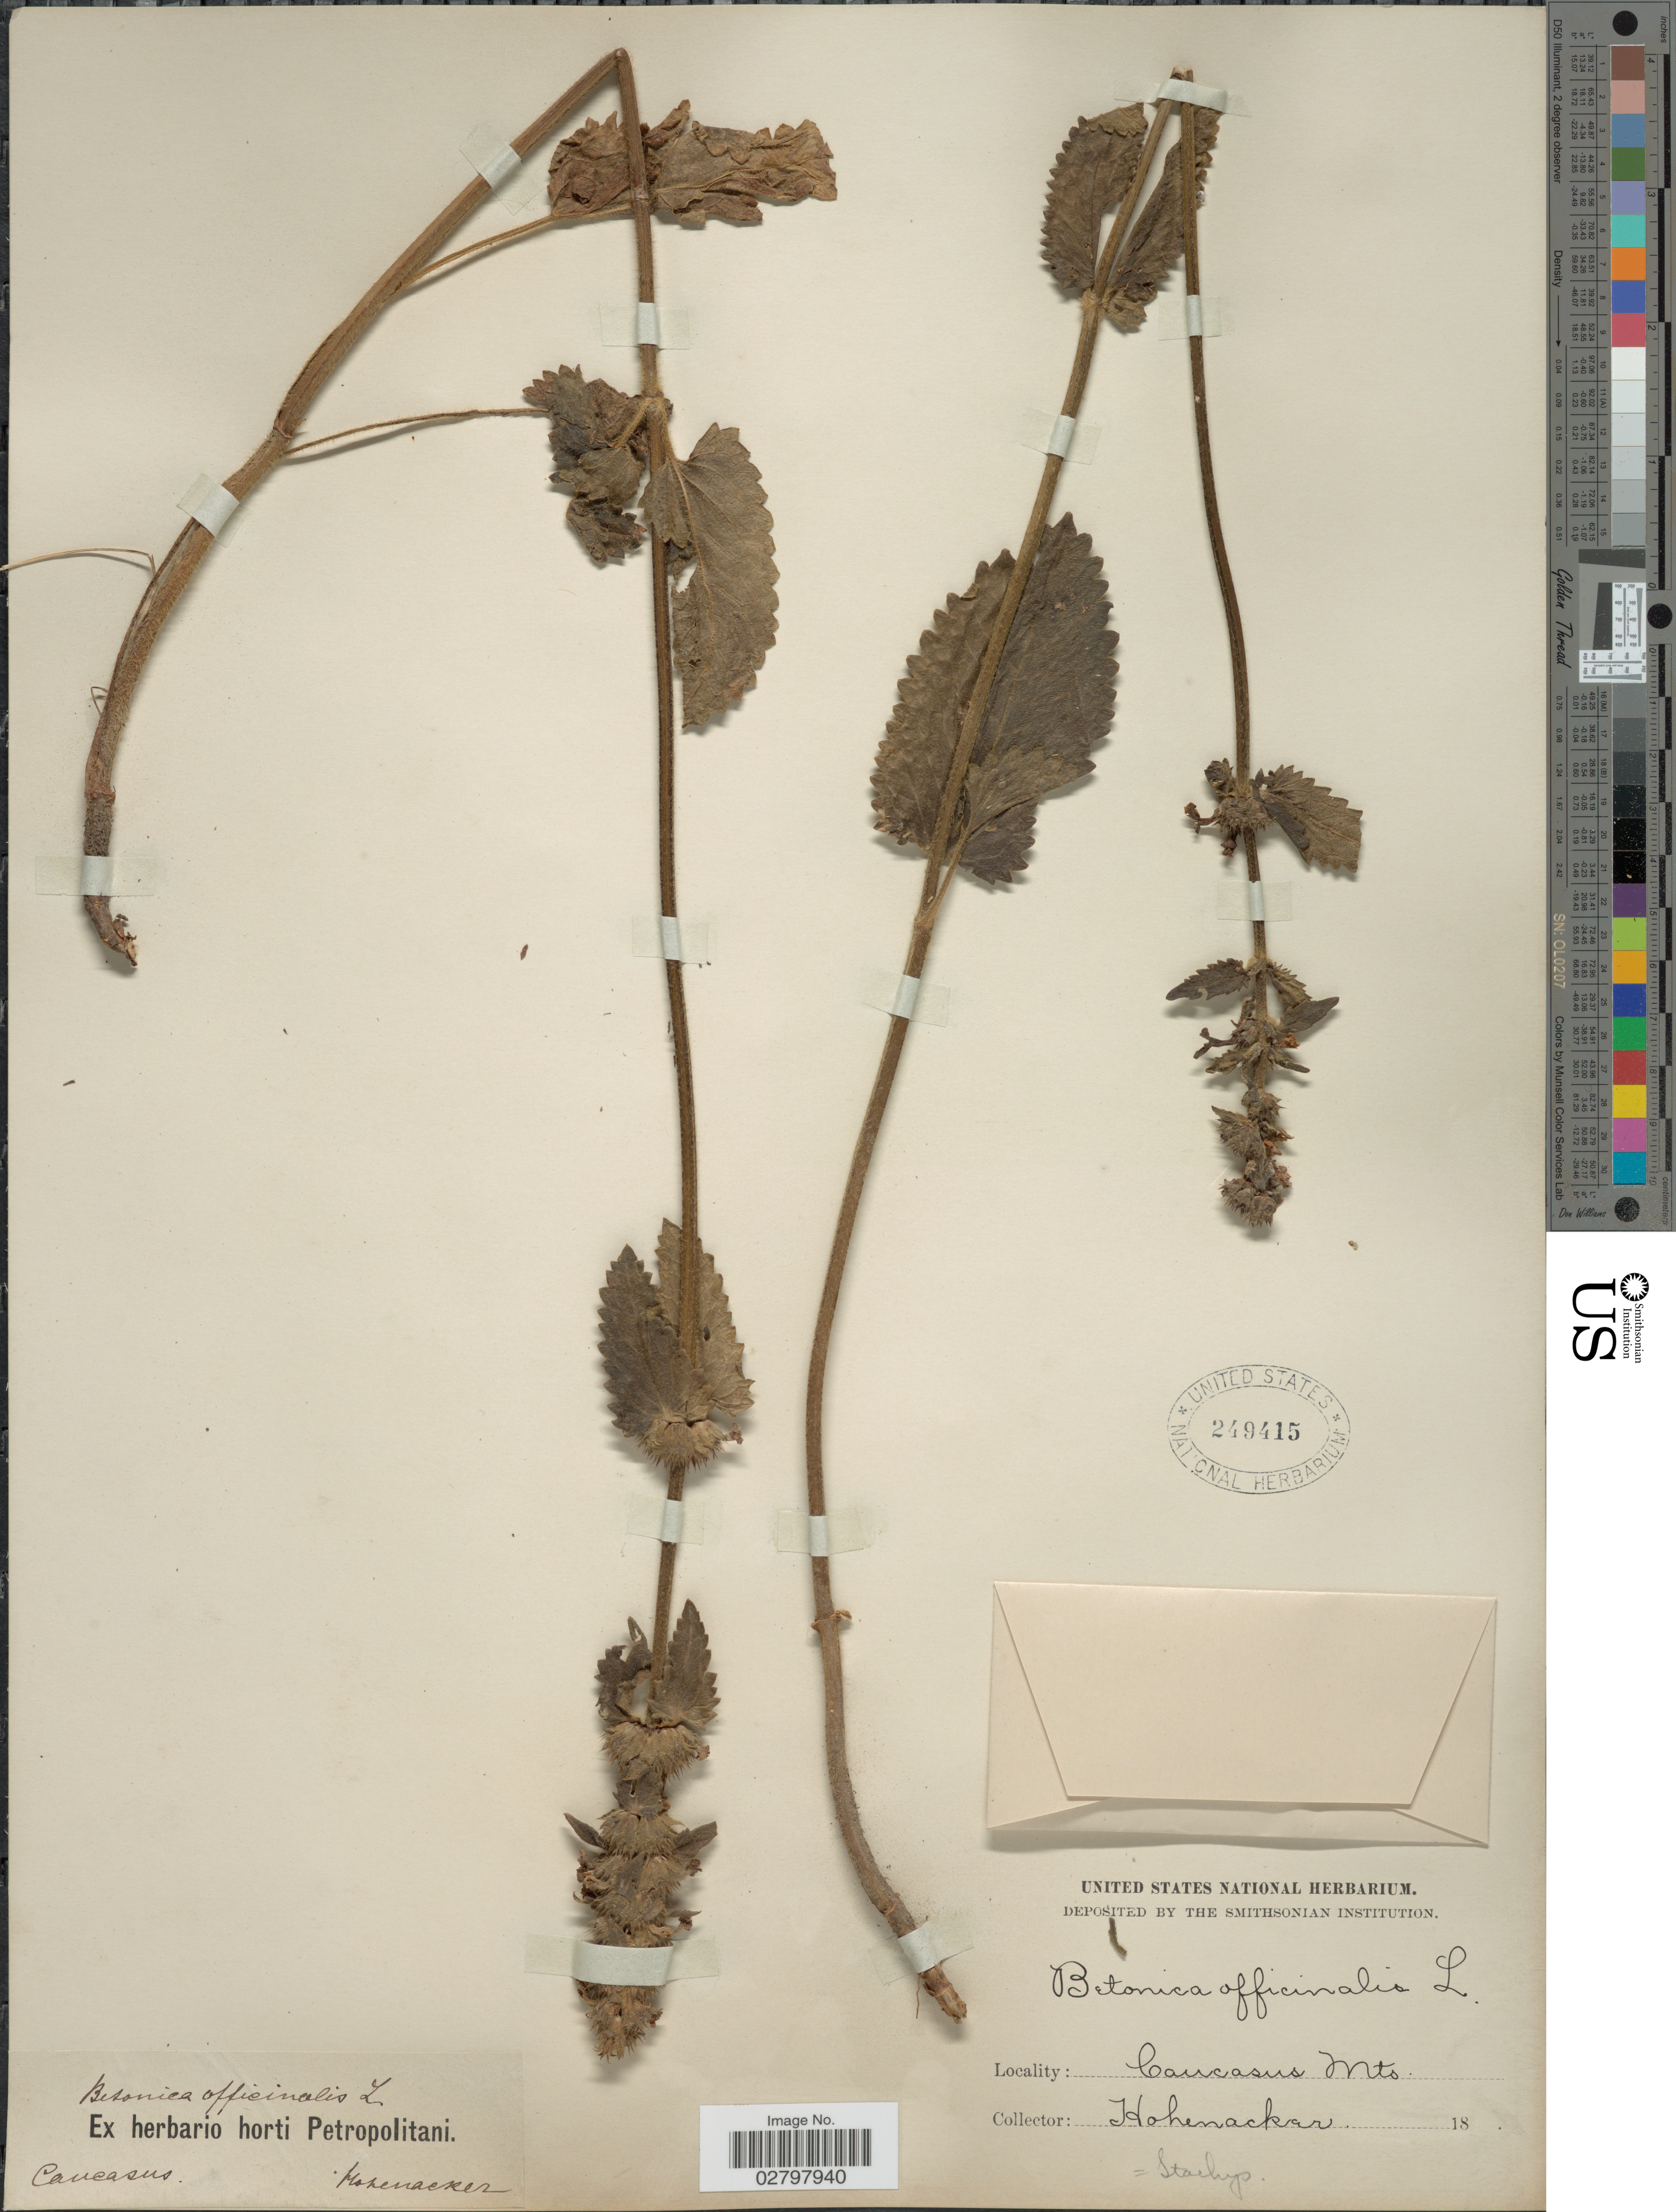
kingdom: Plantae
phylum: Tracheophyta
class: Magnoliopsida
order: Lamiales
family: Lamiaceae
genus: Stachys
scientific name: Stachys officinalis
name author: (L.) Trevis.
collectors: Hohenacker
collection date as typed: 18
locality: Caucasus Mts., Caucasus.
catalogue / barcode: US 249415